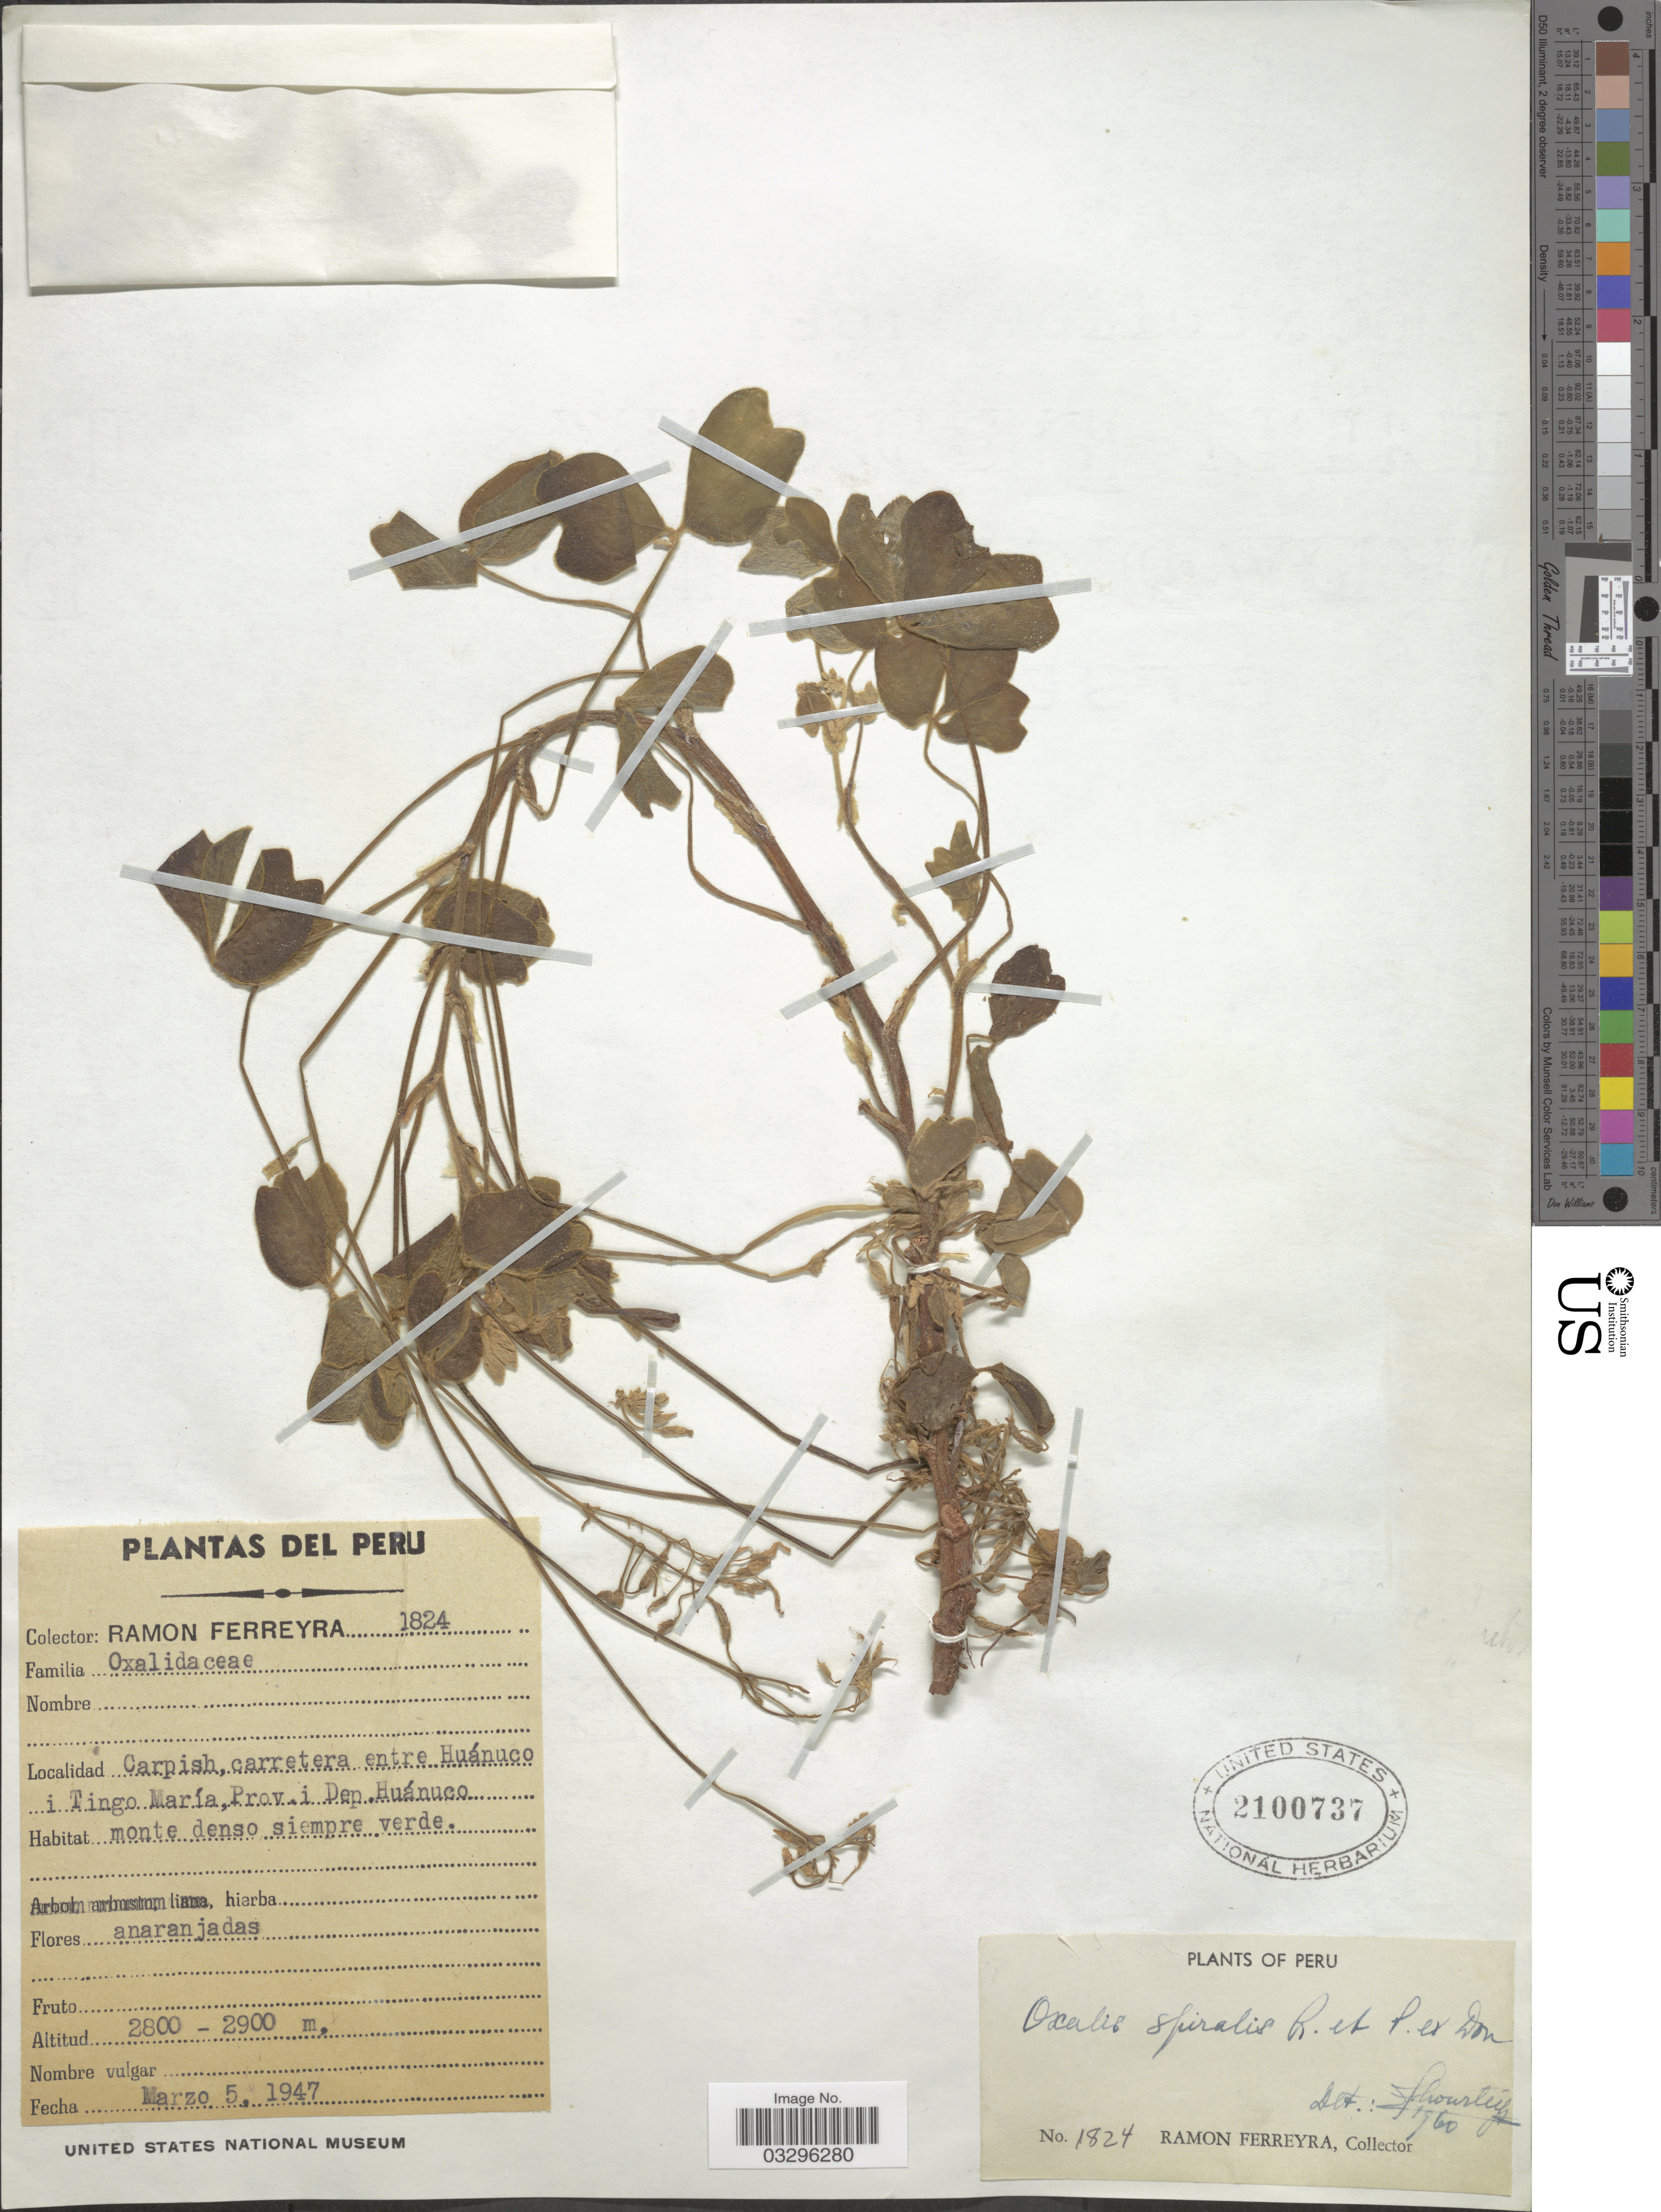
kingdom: Plantae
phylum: Tracheophyta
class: Magnoliopsida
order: Oxalidales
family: Oxalidaceae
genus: Oxalis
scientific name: Oxalis spiralis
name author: Ruiz & Pav. ex G. Don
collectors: R. A. Ferreyra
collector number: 1824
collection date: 1947-03-05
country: Peru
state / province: Huánuco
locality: Carpish, carretera entre Huánuco i Tingo María, Prov. i Dep. Húanuco.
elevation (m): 2800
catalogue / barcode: US 2100737